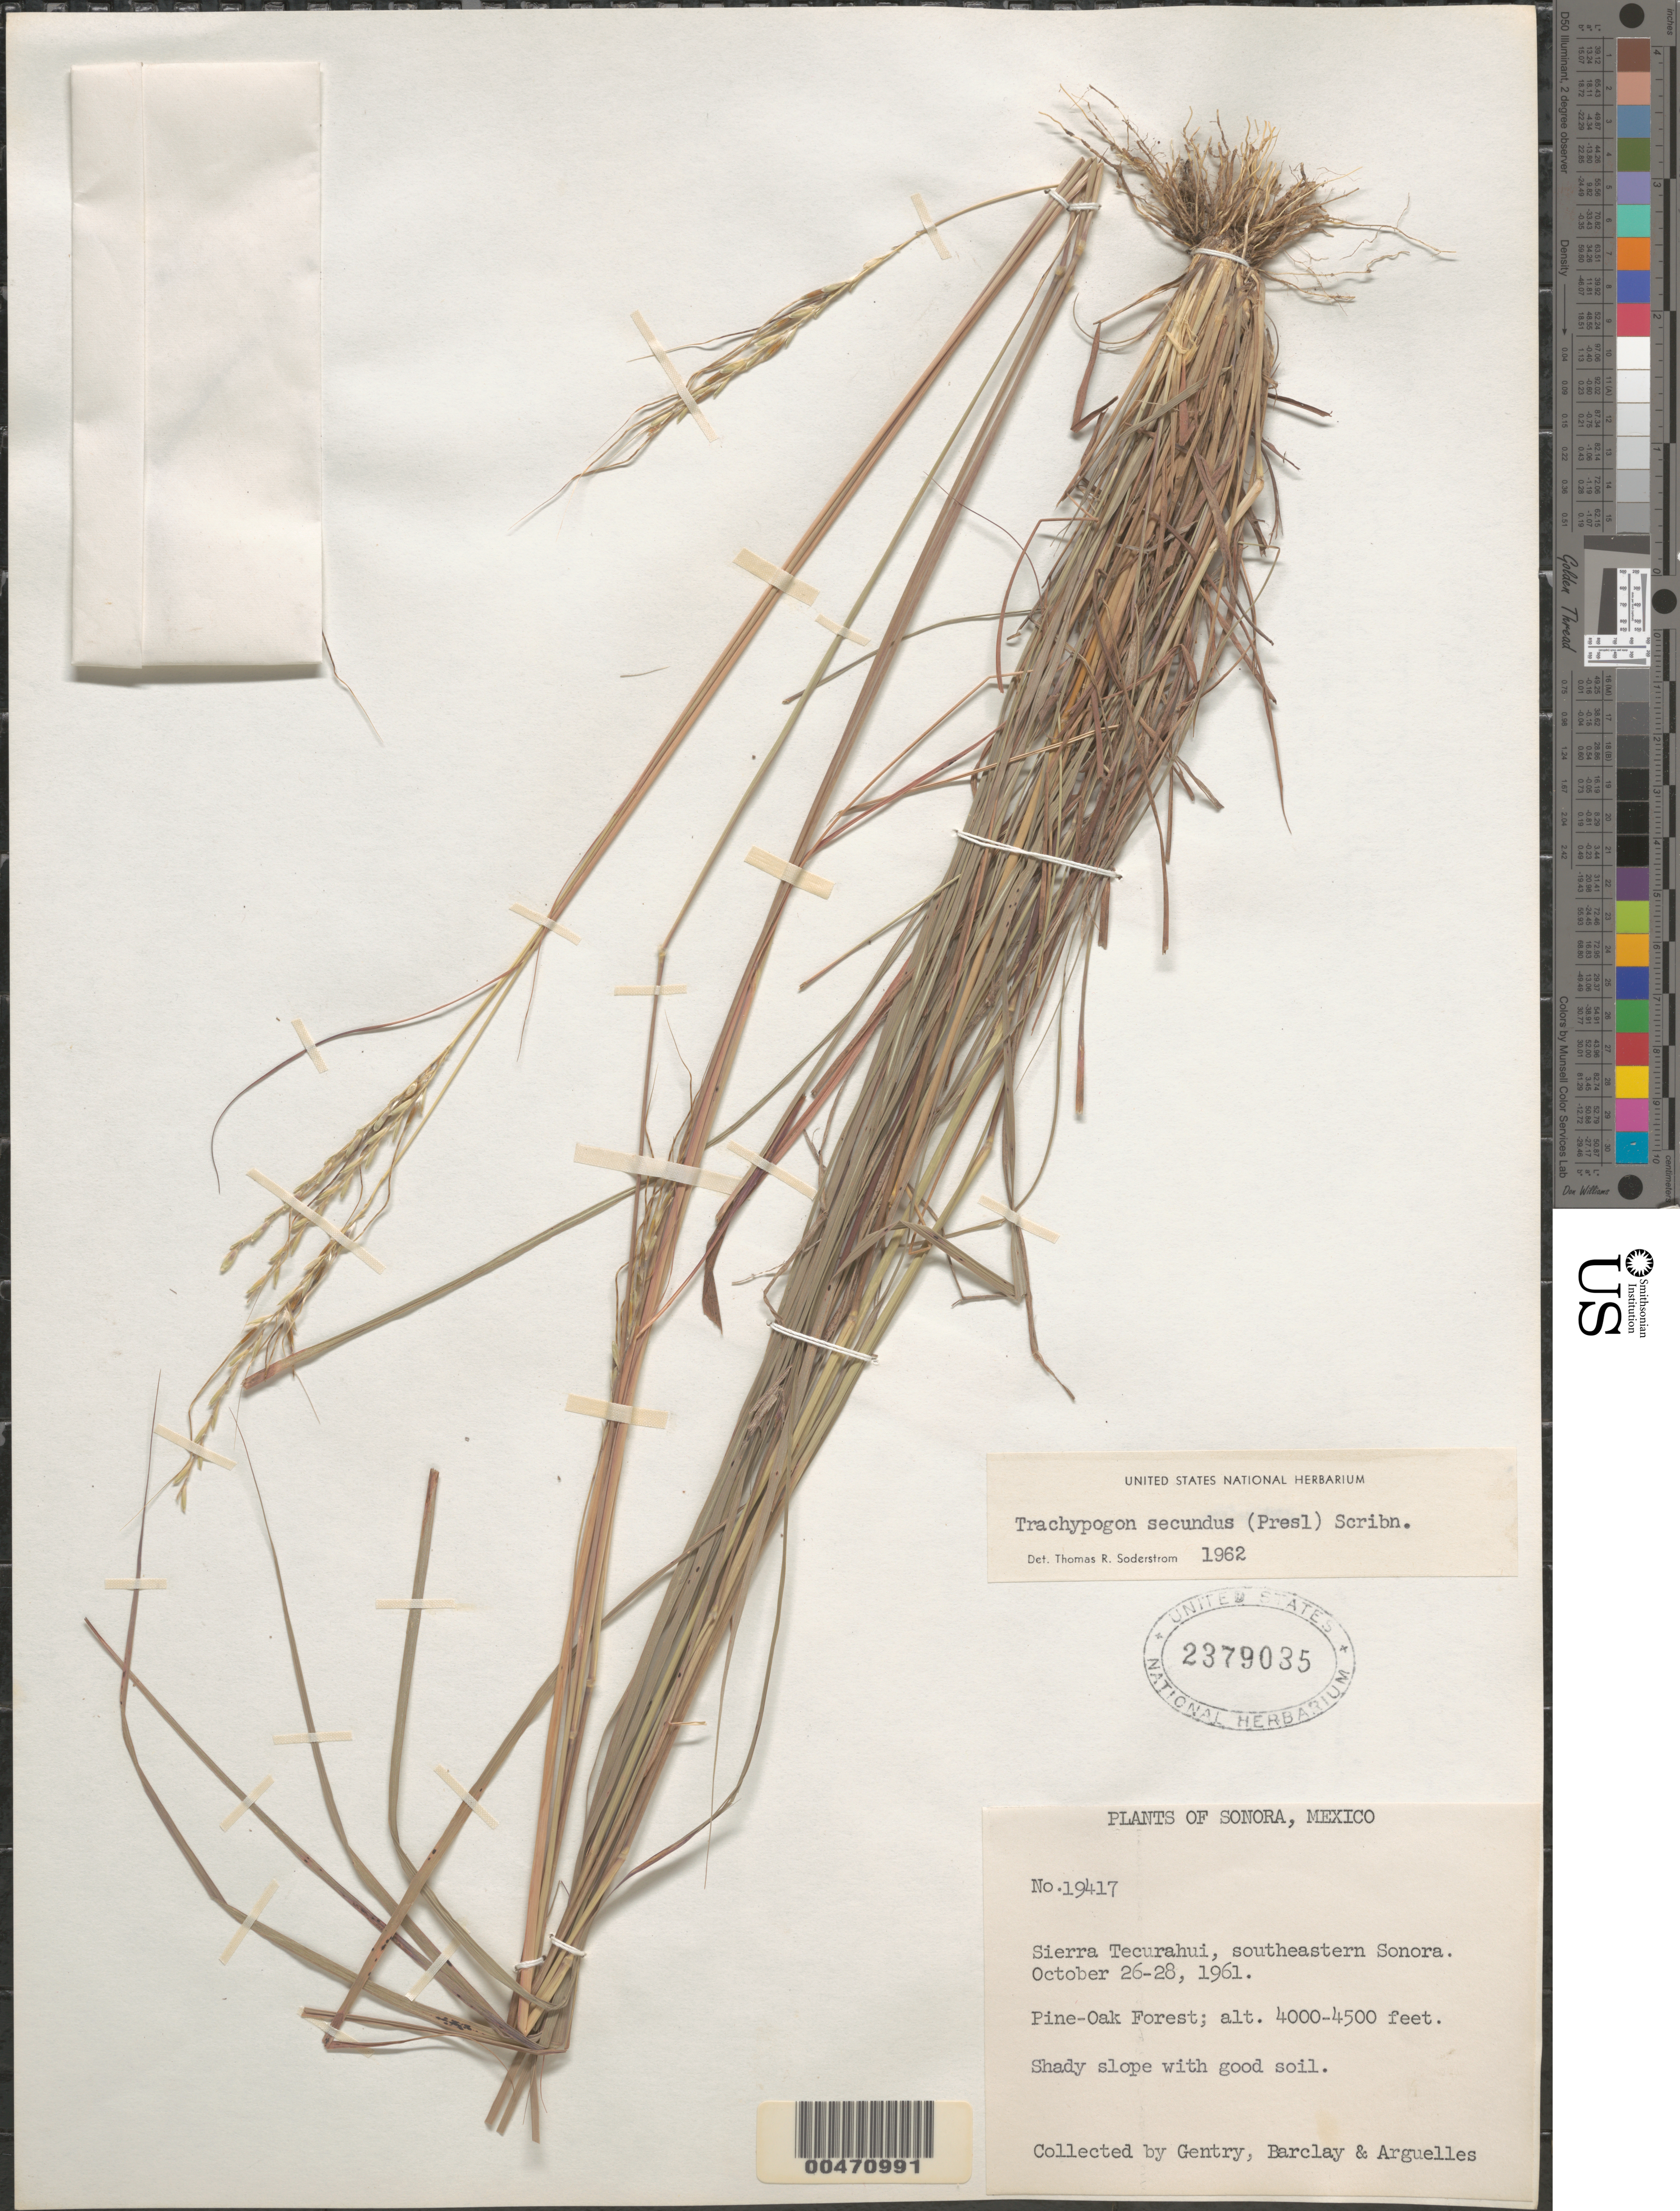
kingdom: Plantae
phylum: Tracheophyta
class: Liliopsida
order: Poales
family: Poaceae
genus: Trachypogon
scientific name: Trachypogon secundus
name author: (J. Presl) Scribn.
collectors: Gentry, --, A. S. Barclay & J. Arguelles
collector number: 19417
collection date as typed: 26 Oct 1961 to 28 Oct 1961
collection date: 1961-10-26/1961-10-28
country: Mexico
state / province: Sonora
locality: Sierra Tecurahui, SE Sonora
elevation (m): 1219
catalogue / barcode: US 2379035